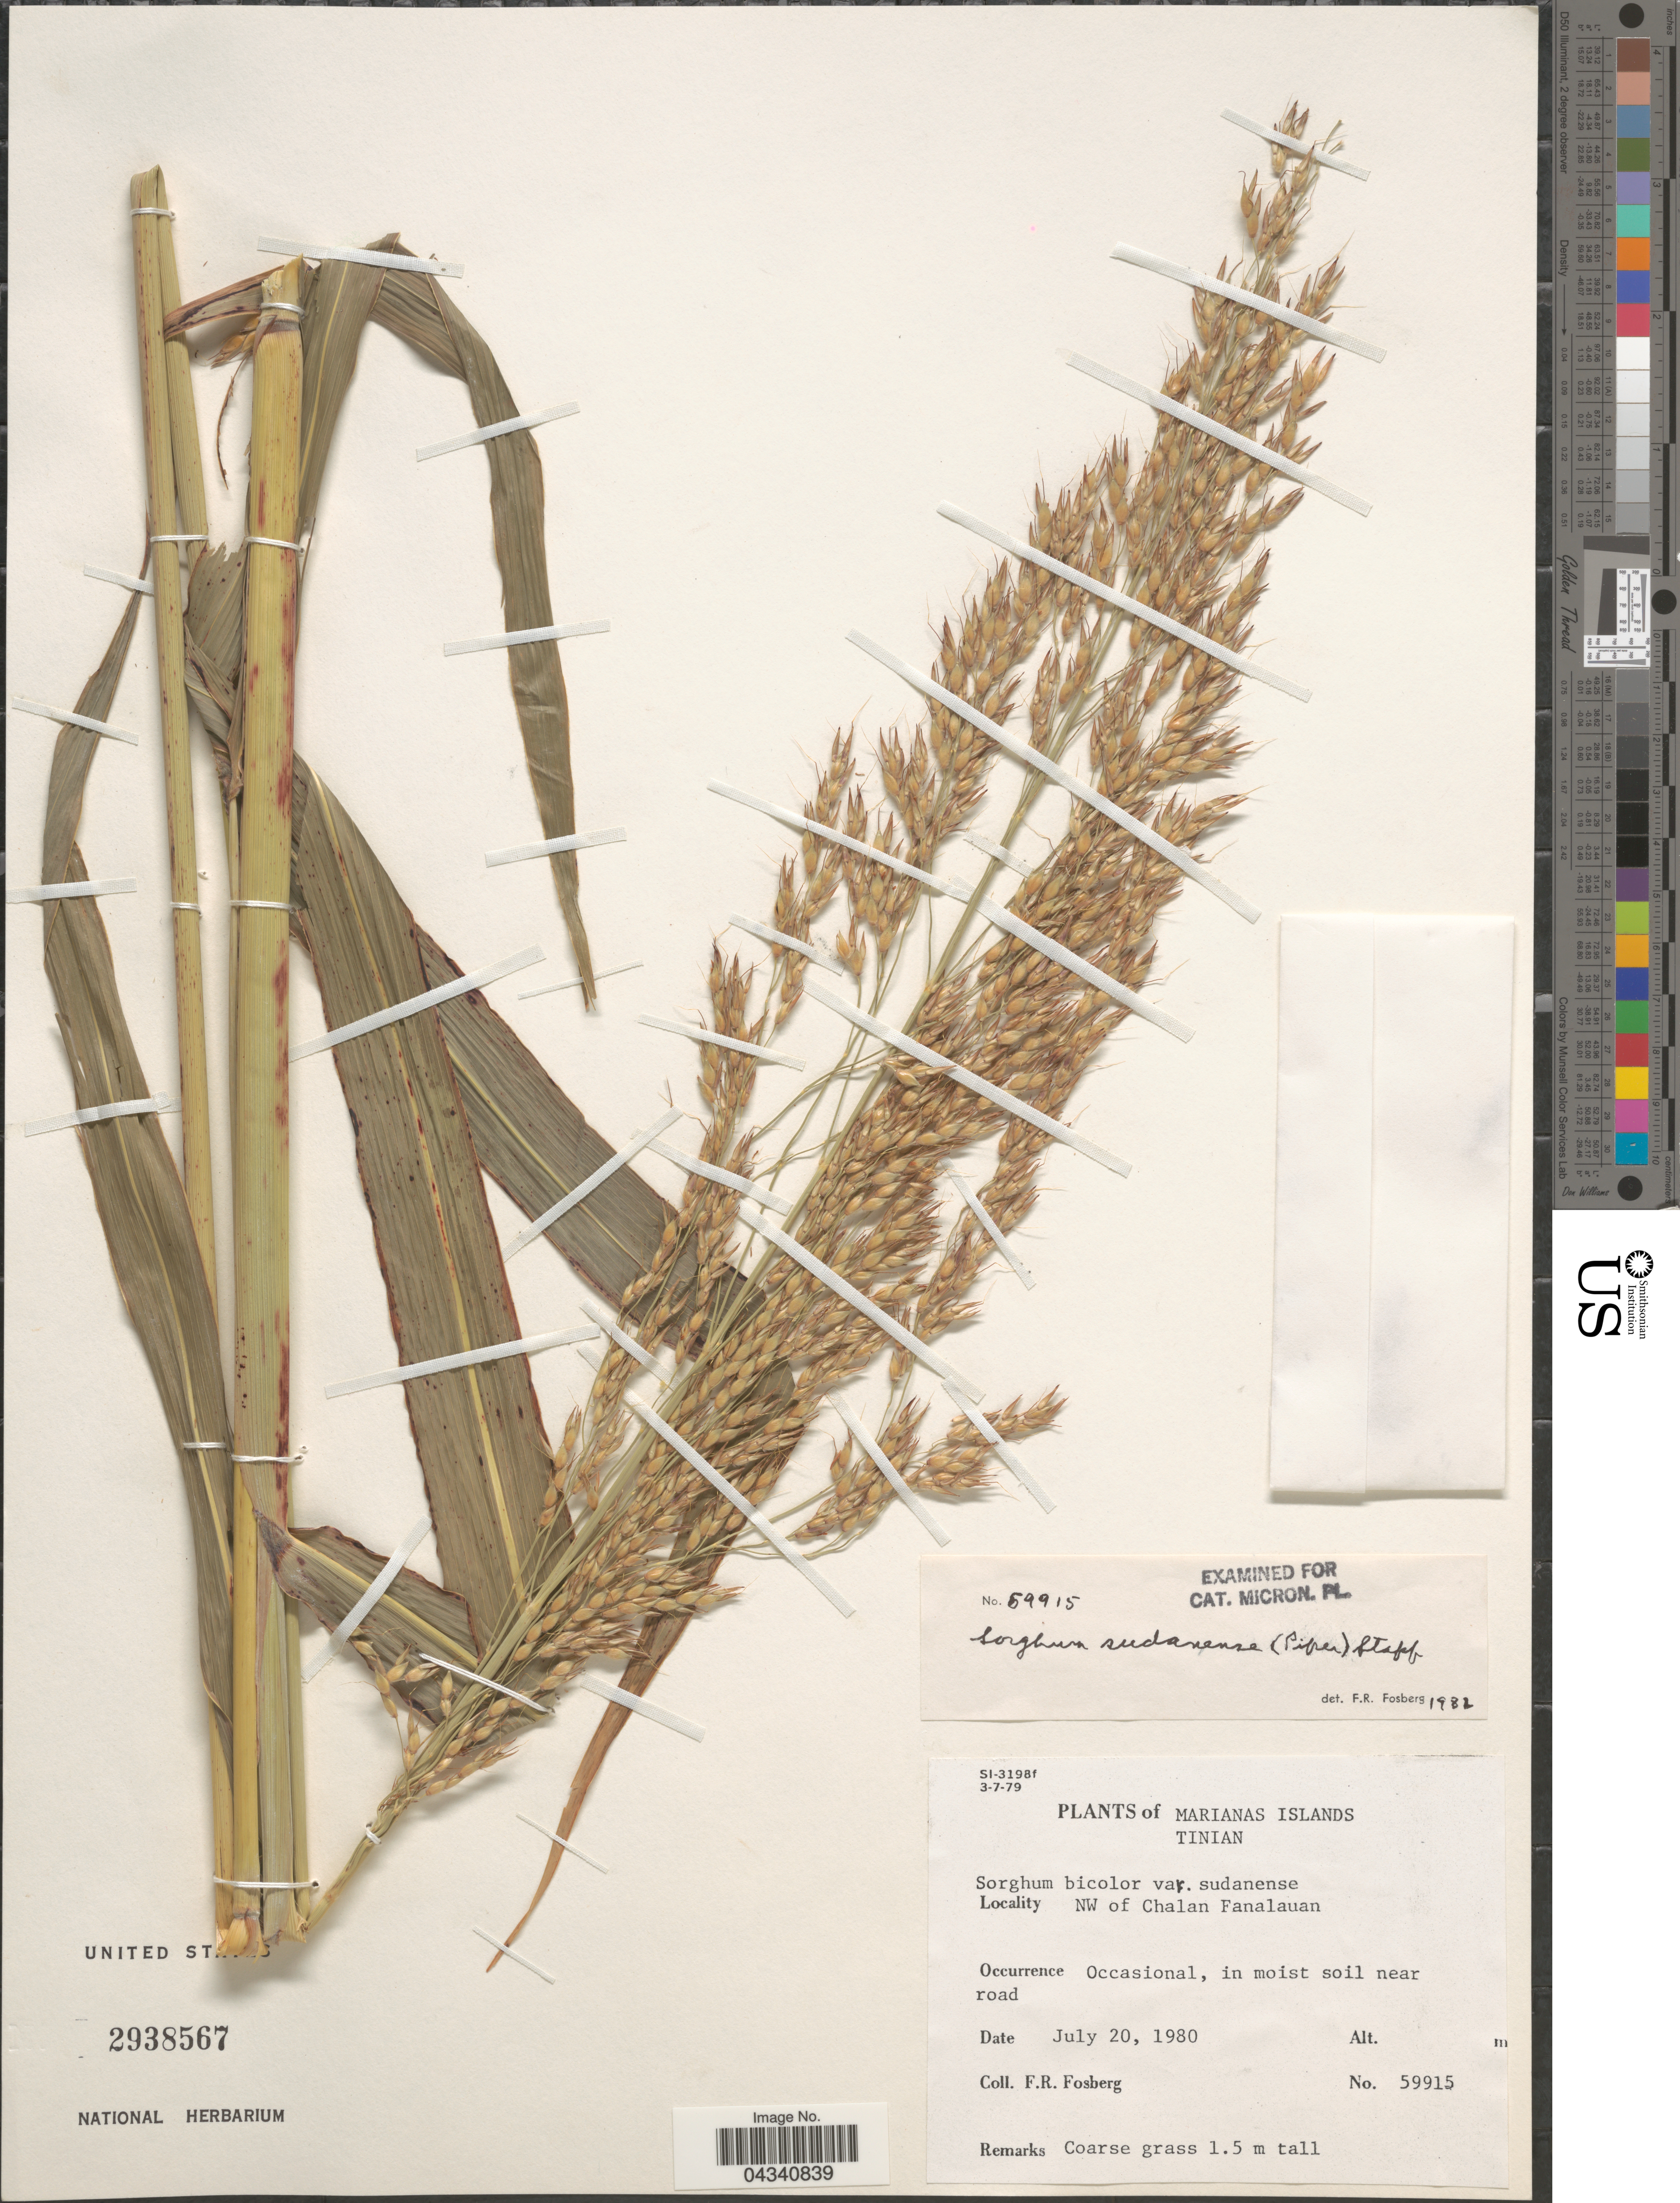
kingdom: Plantae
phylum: Tracheophyta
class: Liliopsida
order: Poales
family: Poaceae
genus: Sorghum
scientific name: Sorghum x drummondii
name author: (Nees ex Steud.) Millsp. & Chase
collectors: F. R. Fosberg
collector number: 59915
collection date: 1980-07-20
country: Northern Mariana Islands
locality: Marianas Islands. Tinian. NW of Chalan Fanalauan.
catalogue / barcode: US 2938567